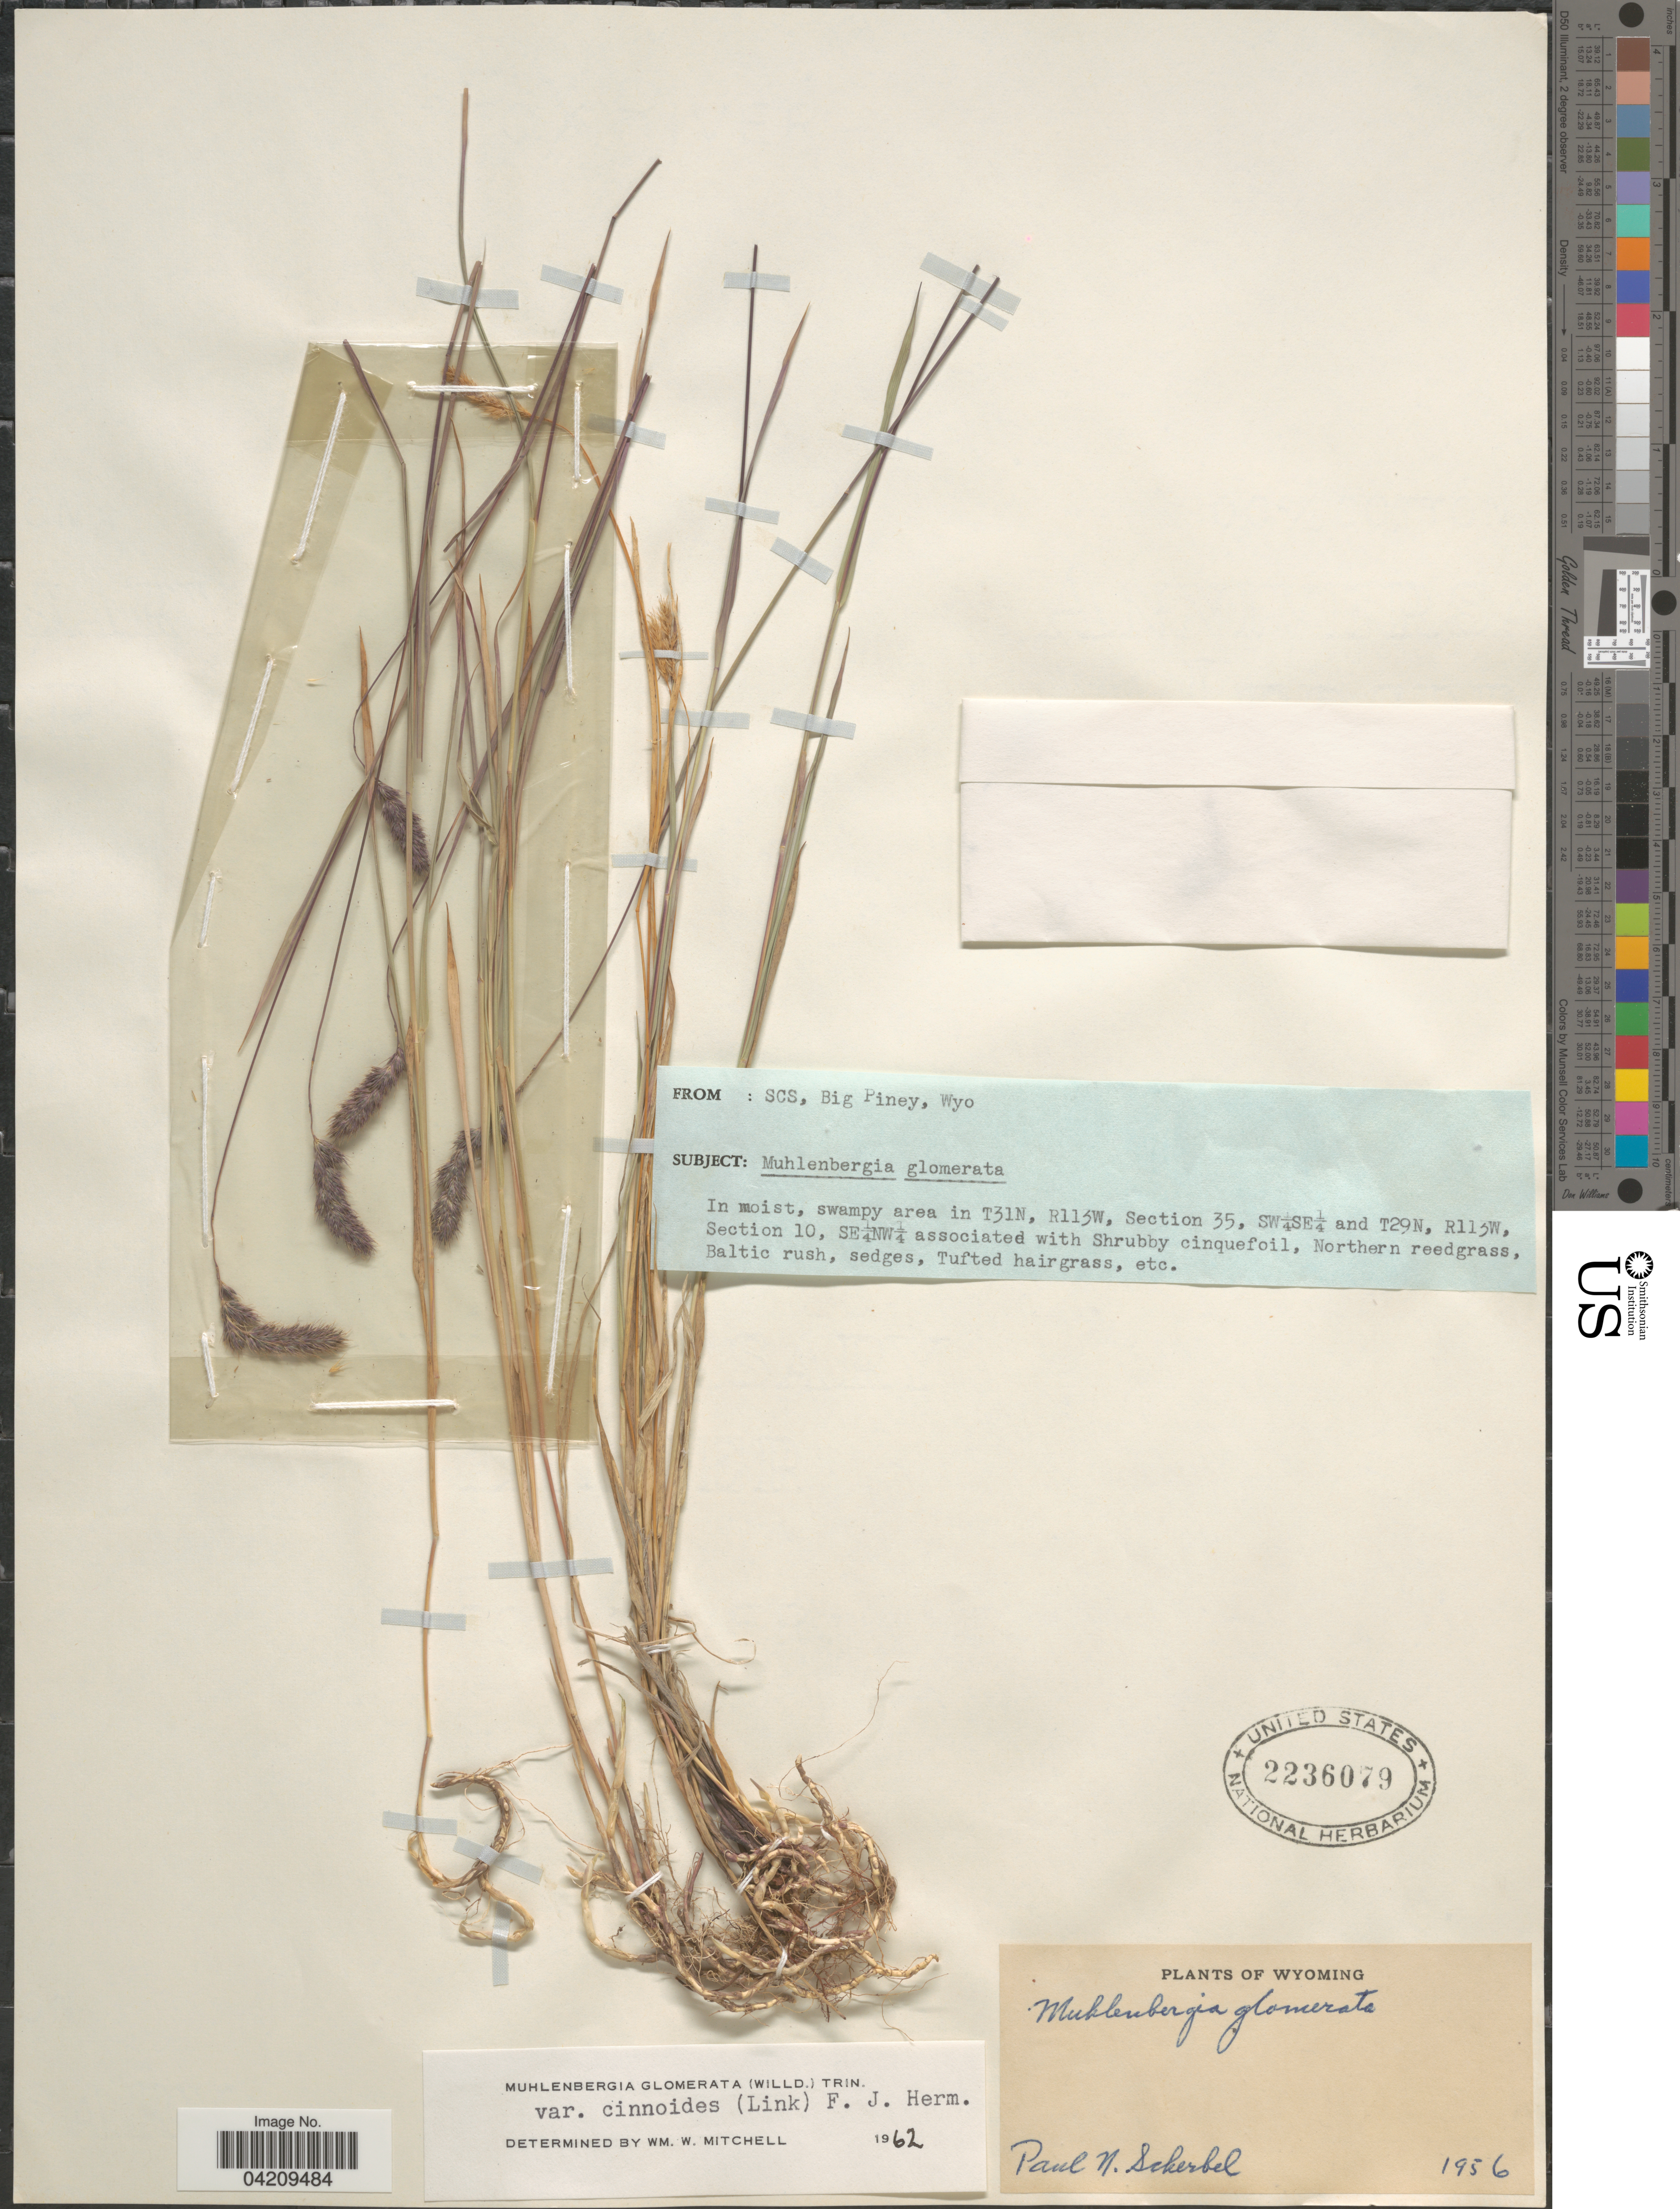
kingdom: Plantae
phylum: Tracheophyta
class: Liliopsida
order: Poales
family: Poaceae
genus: Muhlenbergia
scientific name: Muhlenbergia glomerata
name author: (Willd.) Trin.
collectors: P. Scherbel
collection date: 1956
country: United States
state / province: Wyoming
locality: SCS, Big Piney. In moist, swampy area in T31N, R113W, Section 35, SW¼SE¼ and T29N, R113W Section 10, SE¼NW¼.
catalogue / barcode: US 2236079